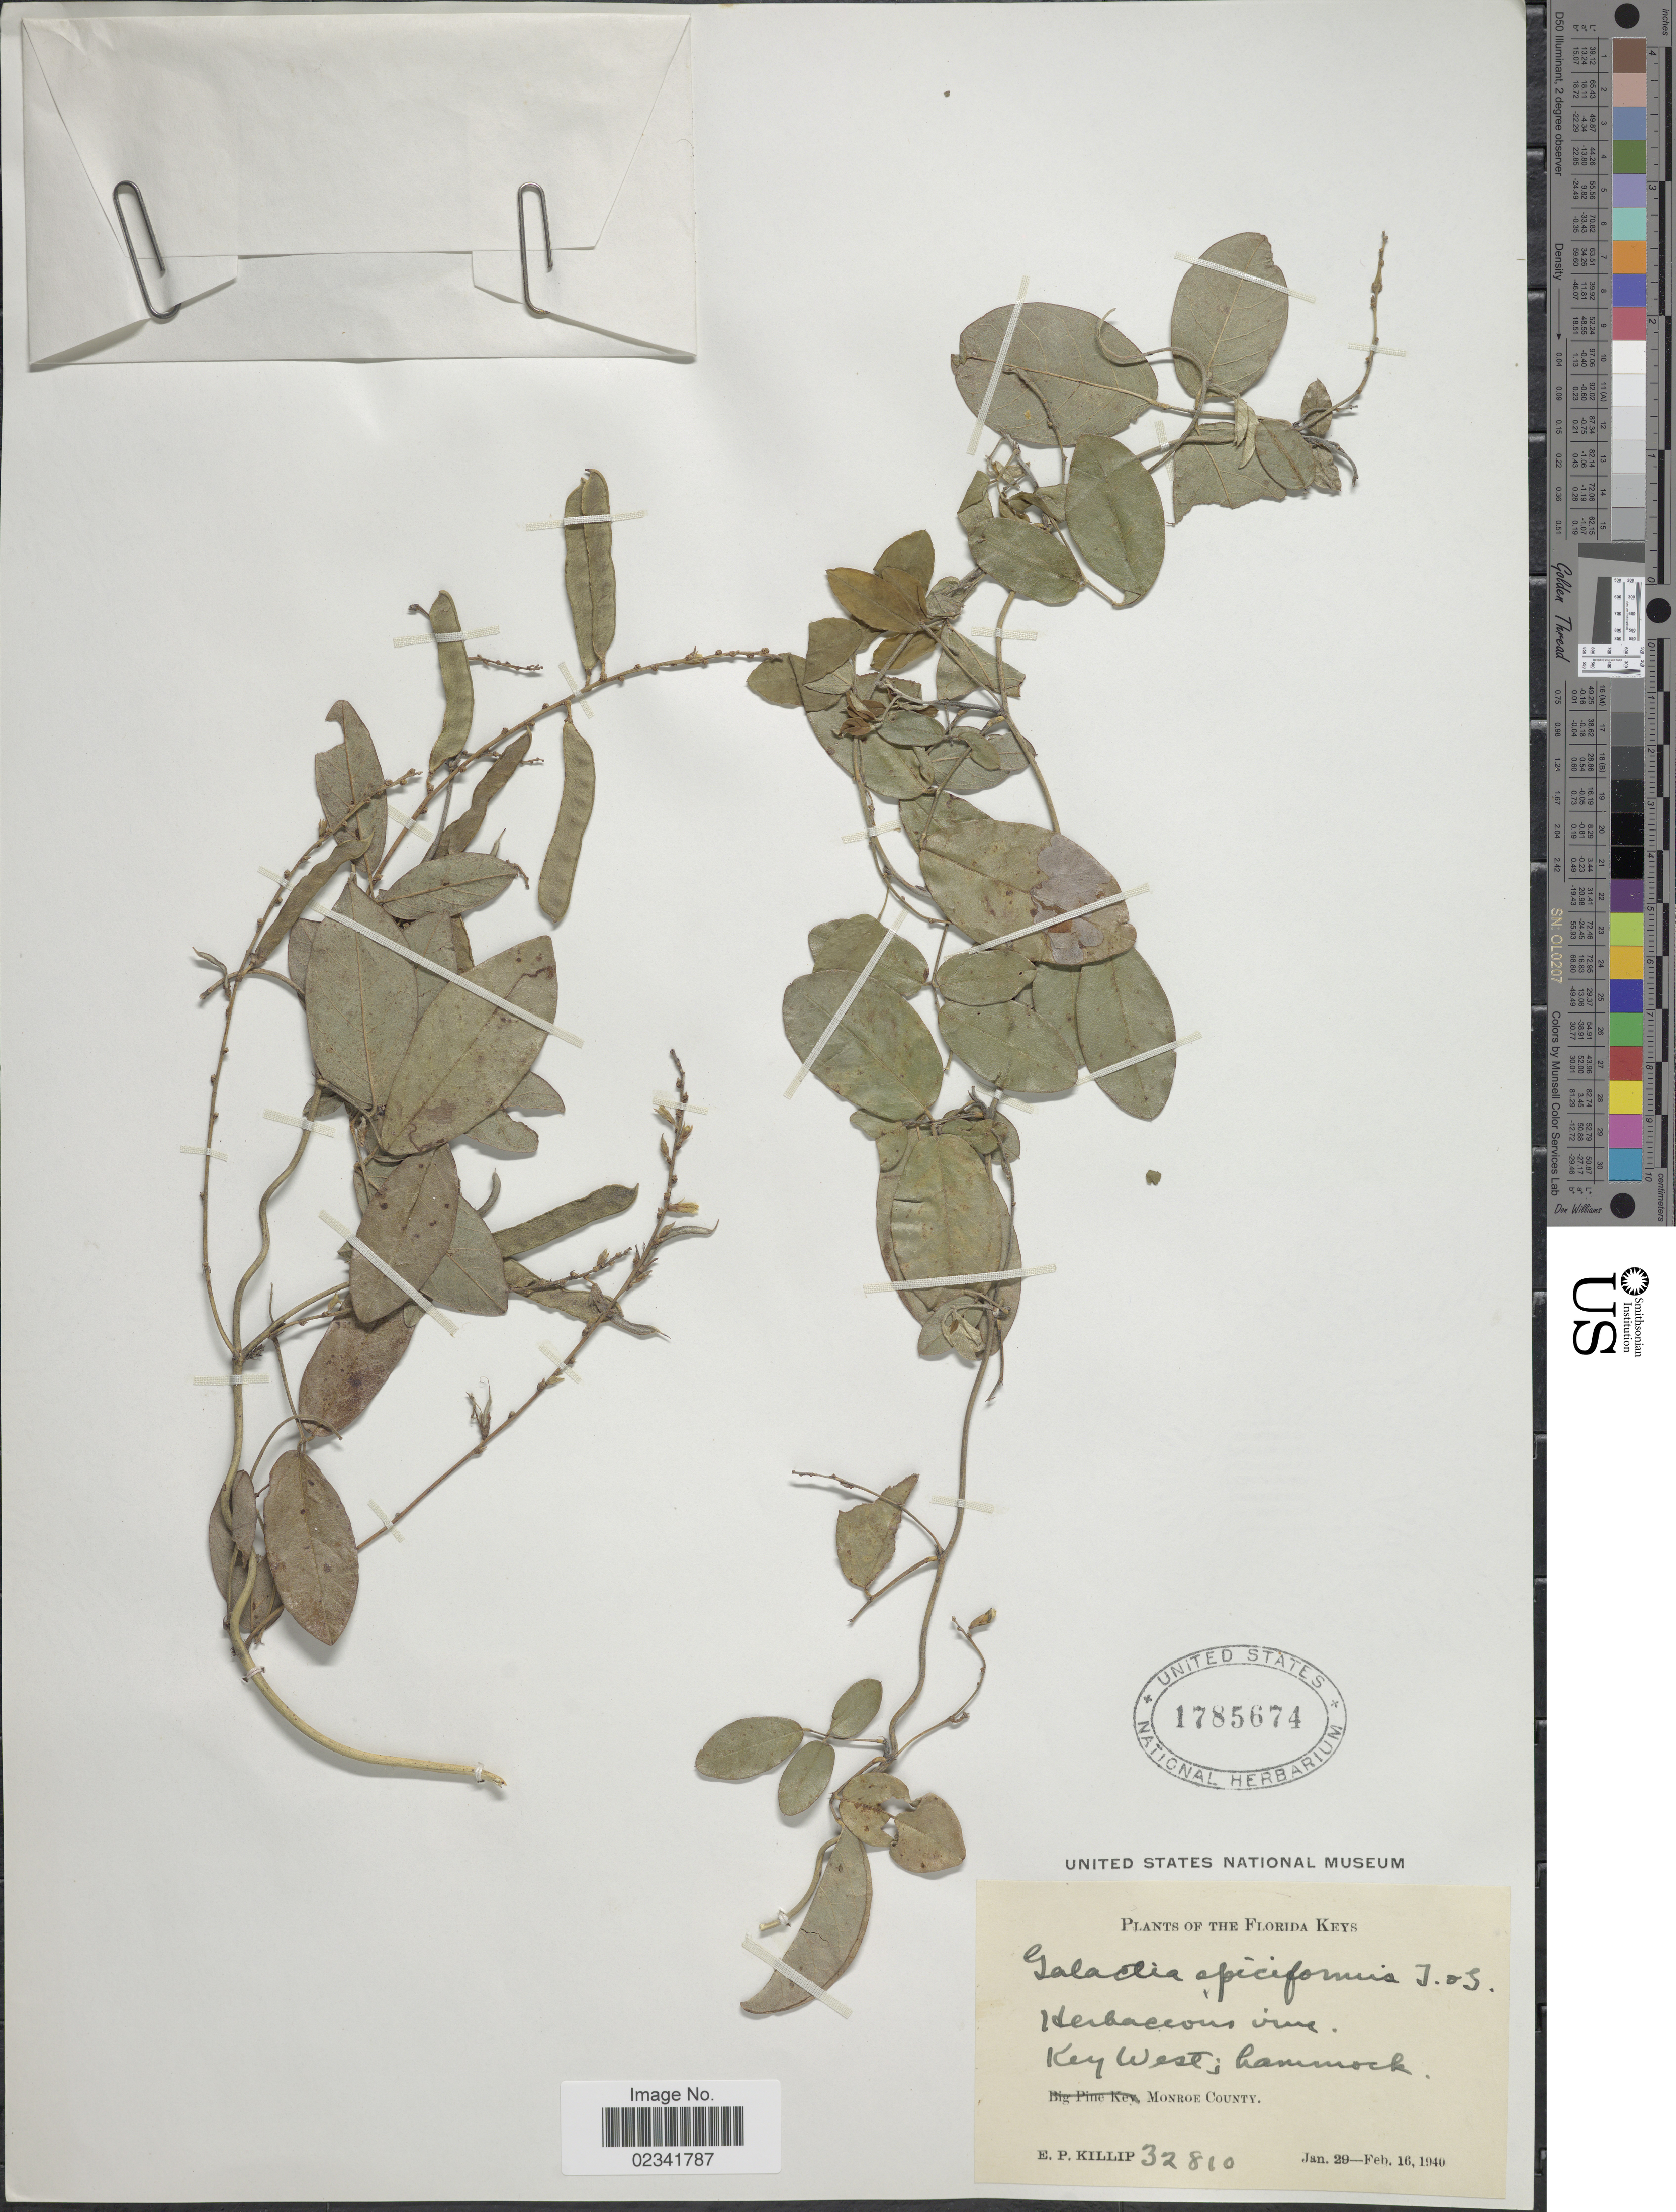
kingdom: Plantae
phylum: Tracheophyta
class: Magnoliopsida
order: Fabales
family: Fabaceae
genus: Galactia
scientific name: Galactia spiciformis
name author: Torr. & A. Gray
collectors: E. P. Killip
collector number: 32810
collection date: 1940-01-29/1940-02-16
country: United States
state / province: Florida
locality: The Florida Keys, Key West, hammock, Monroe County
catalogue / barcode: US 1785674